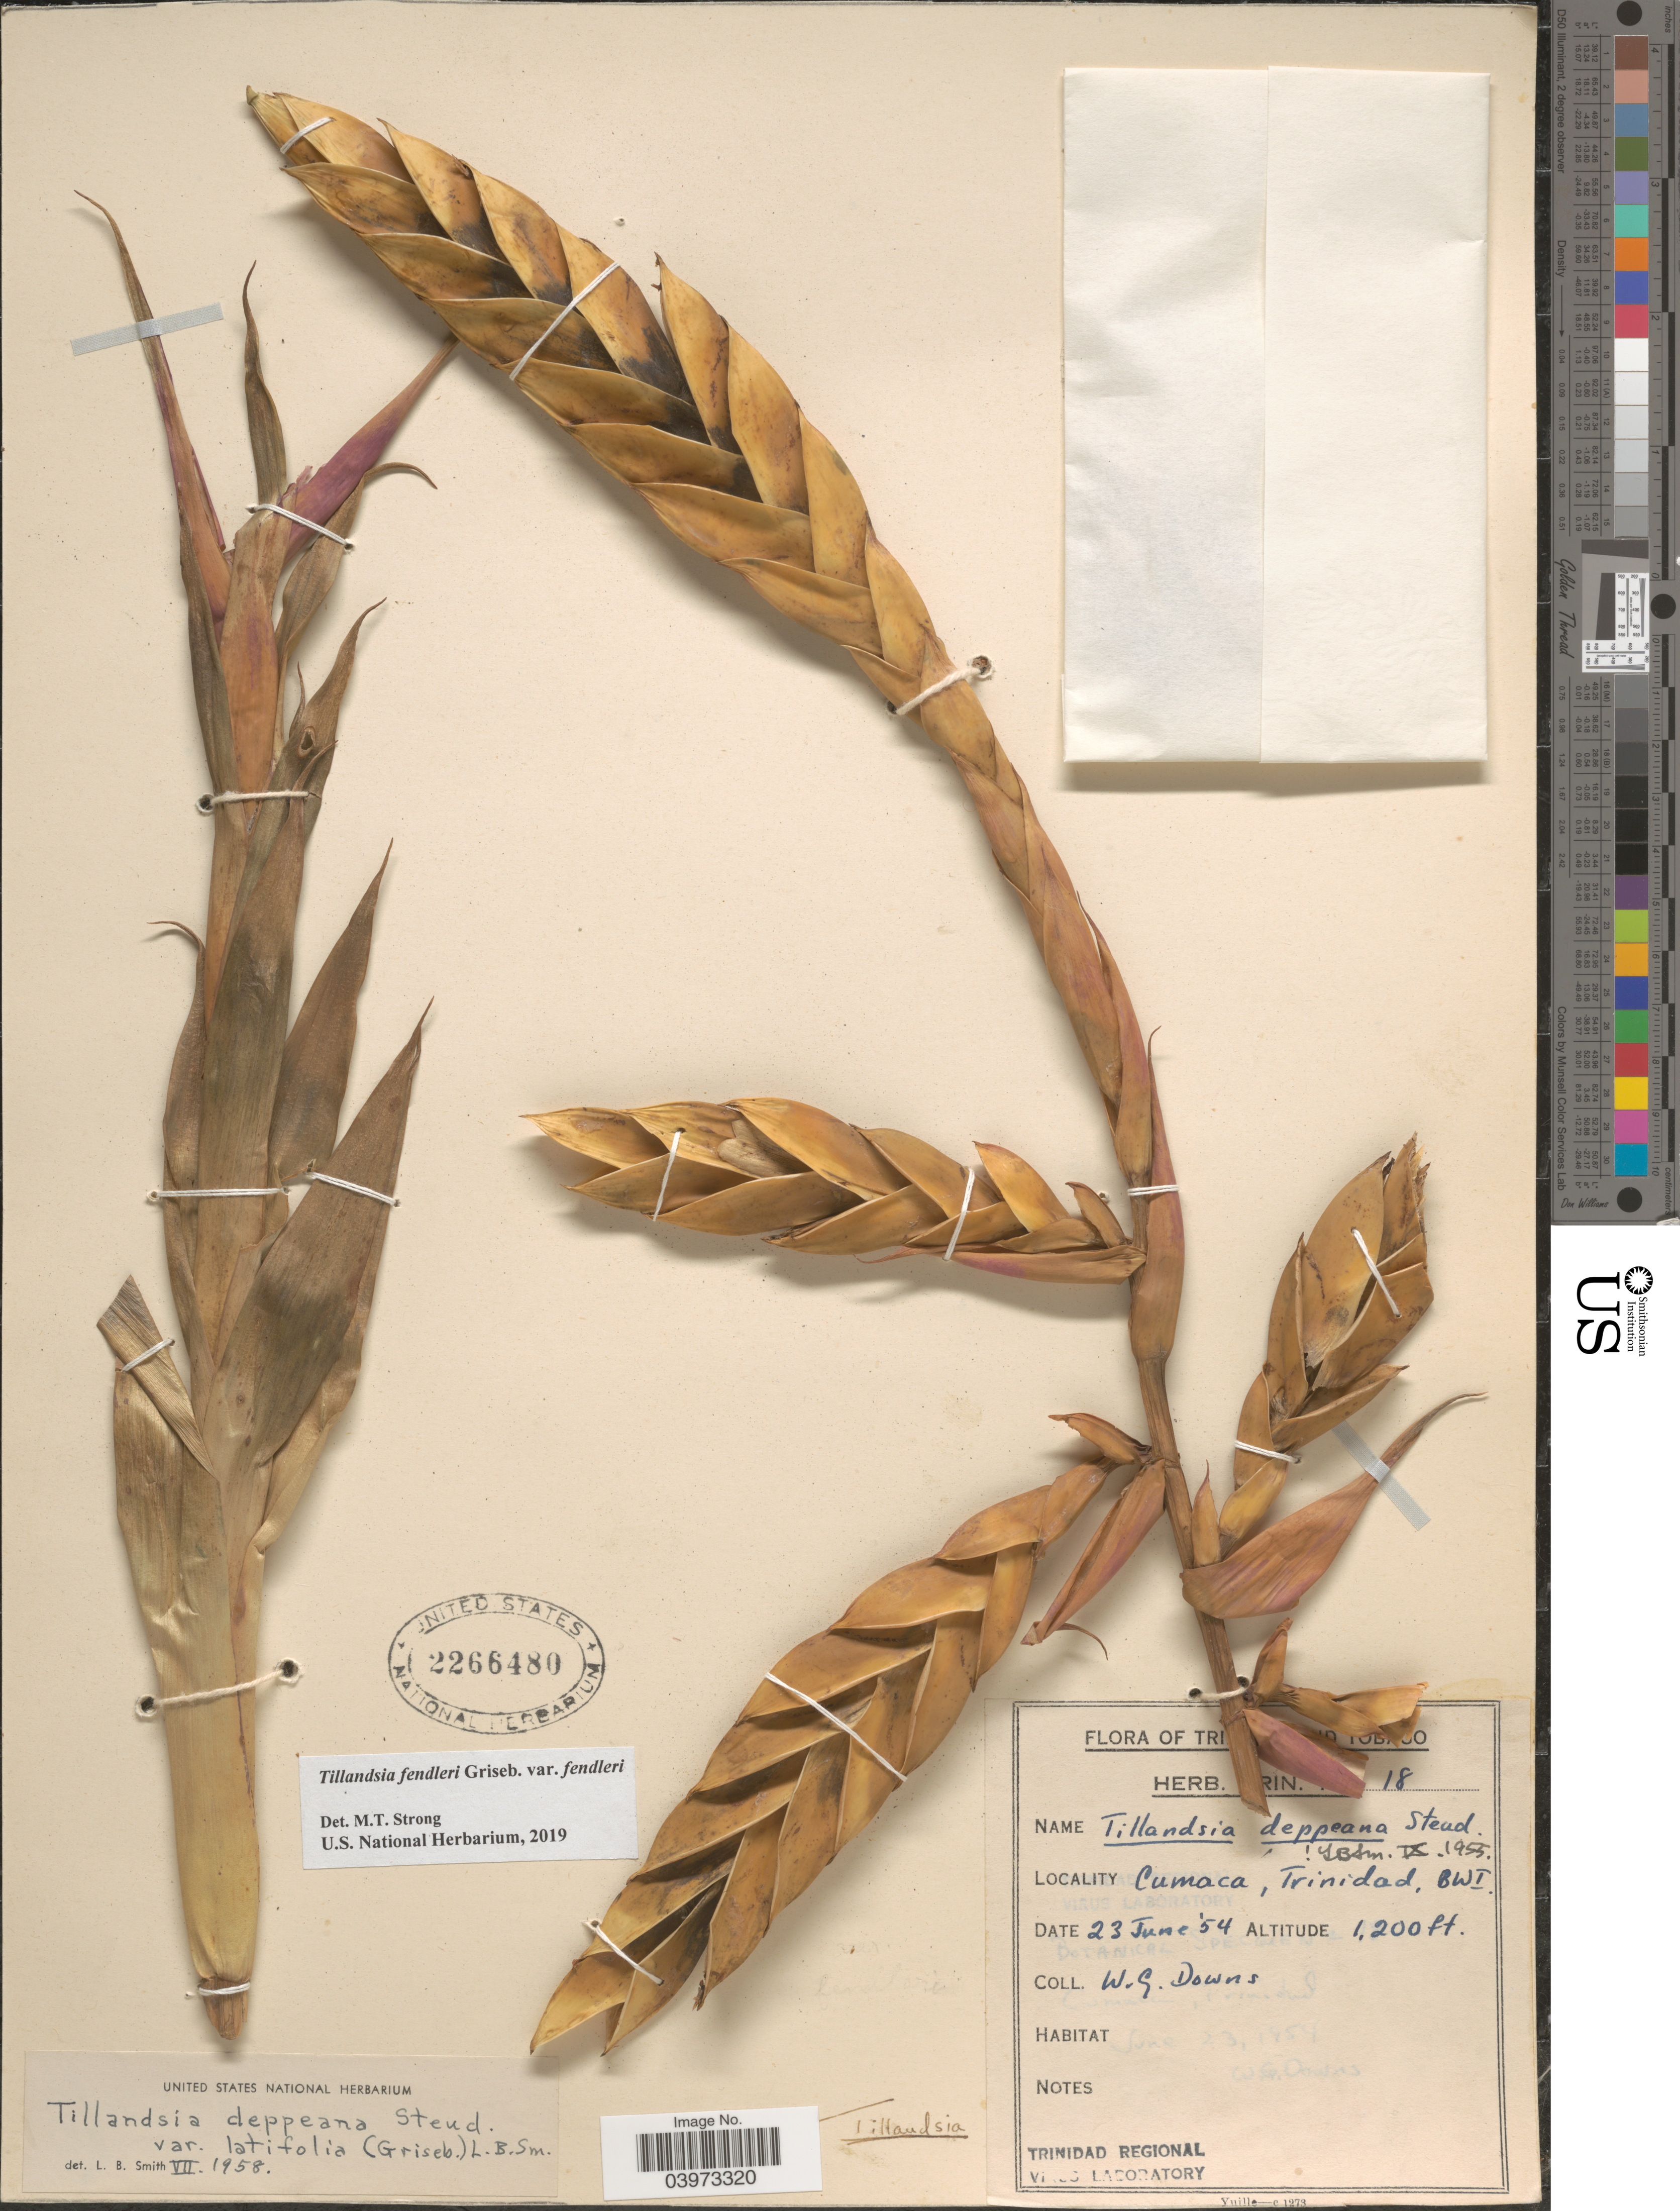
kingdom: Plantae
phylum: Tracheophyta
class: Liliopsida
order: Poales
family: Bromeliaceae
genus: Tillandsia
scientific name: Tillandsia fendleri var. fendleri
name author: Griseb.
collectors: W. G. Downs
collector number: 18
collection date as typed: Transcribed d/m/y: 23/6/54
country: Trinidad and Tobago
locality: Cumaca, Trinidad, BWI.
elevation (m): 366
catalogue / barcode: US 2266480